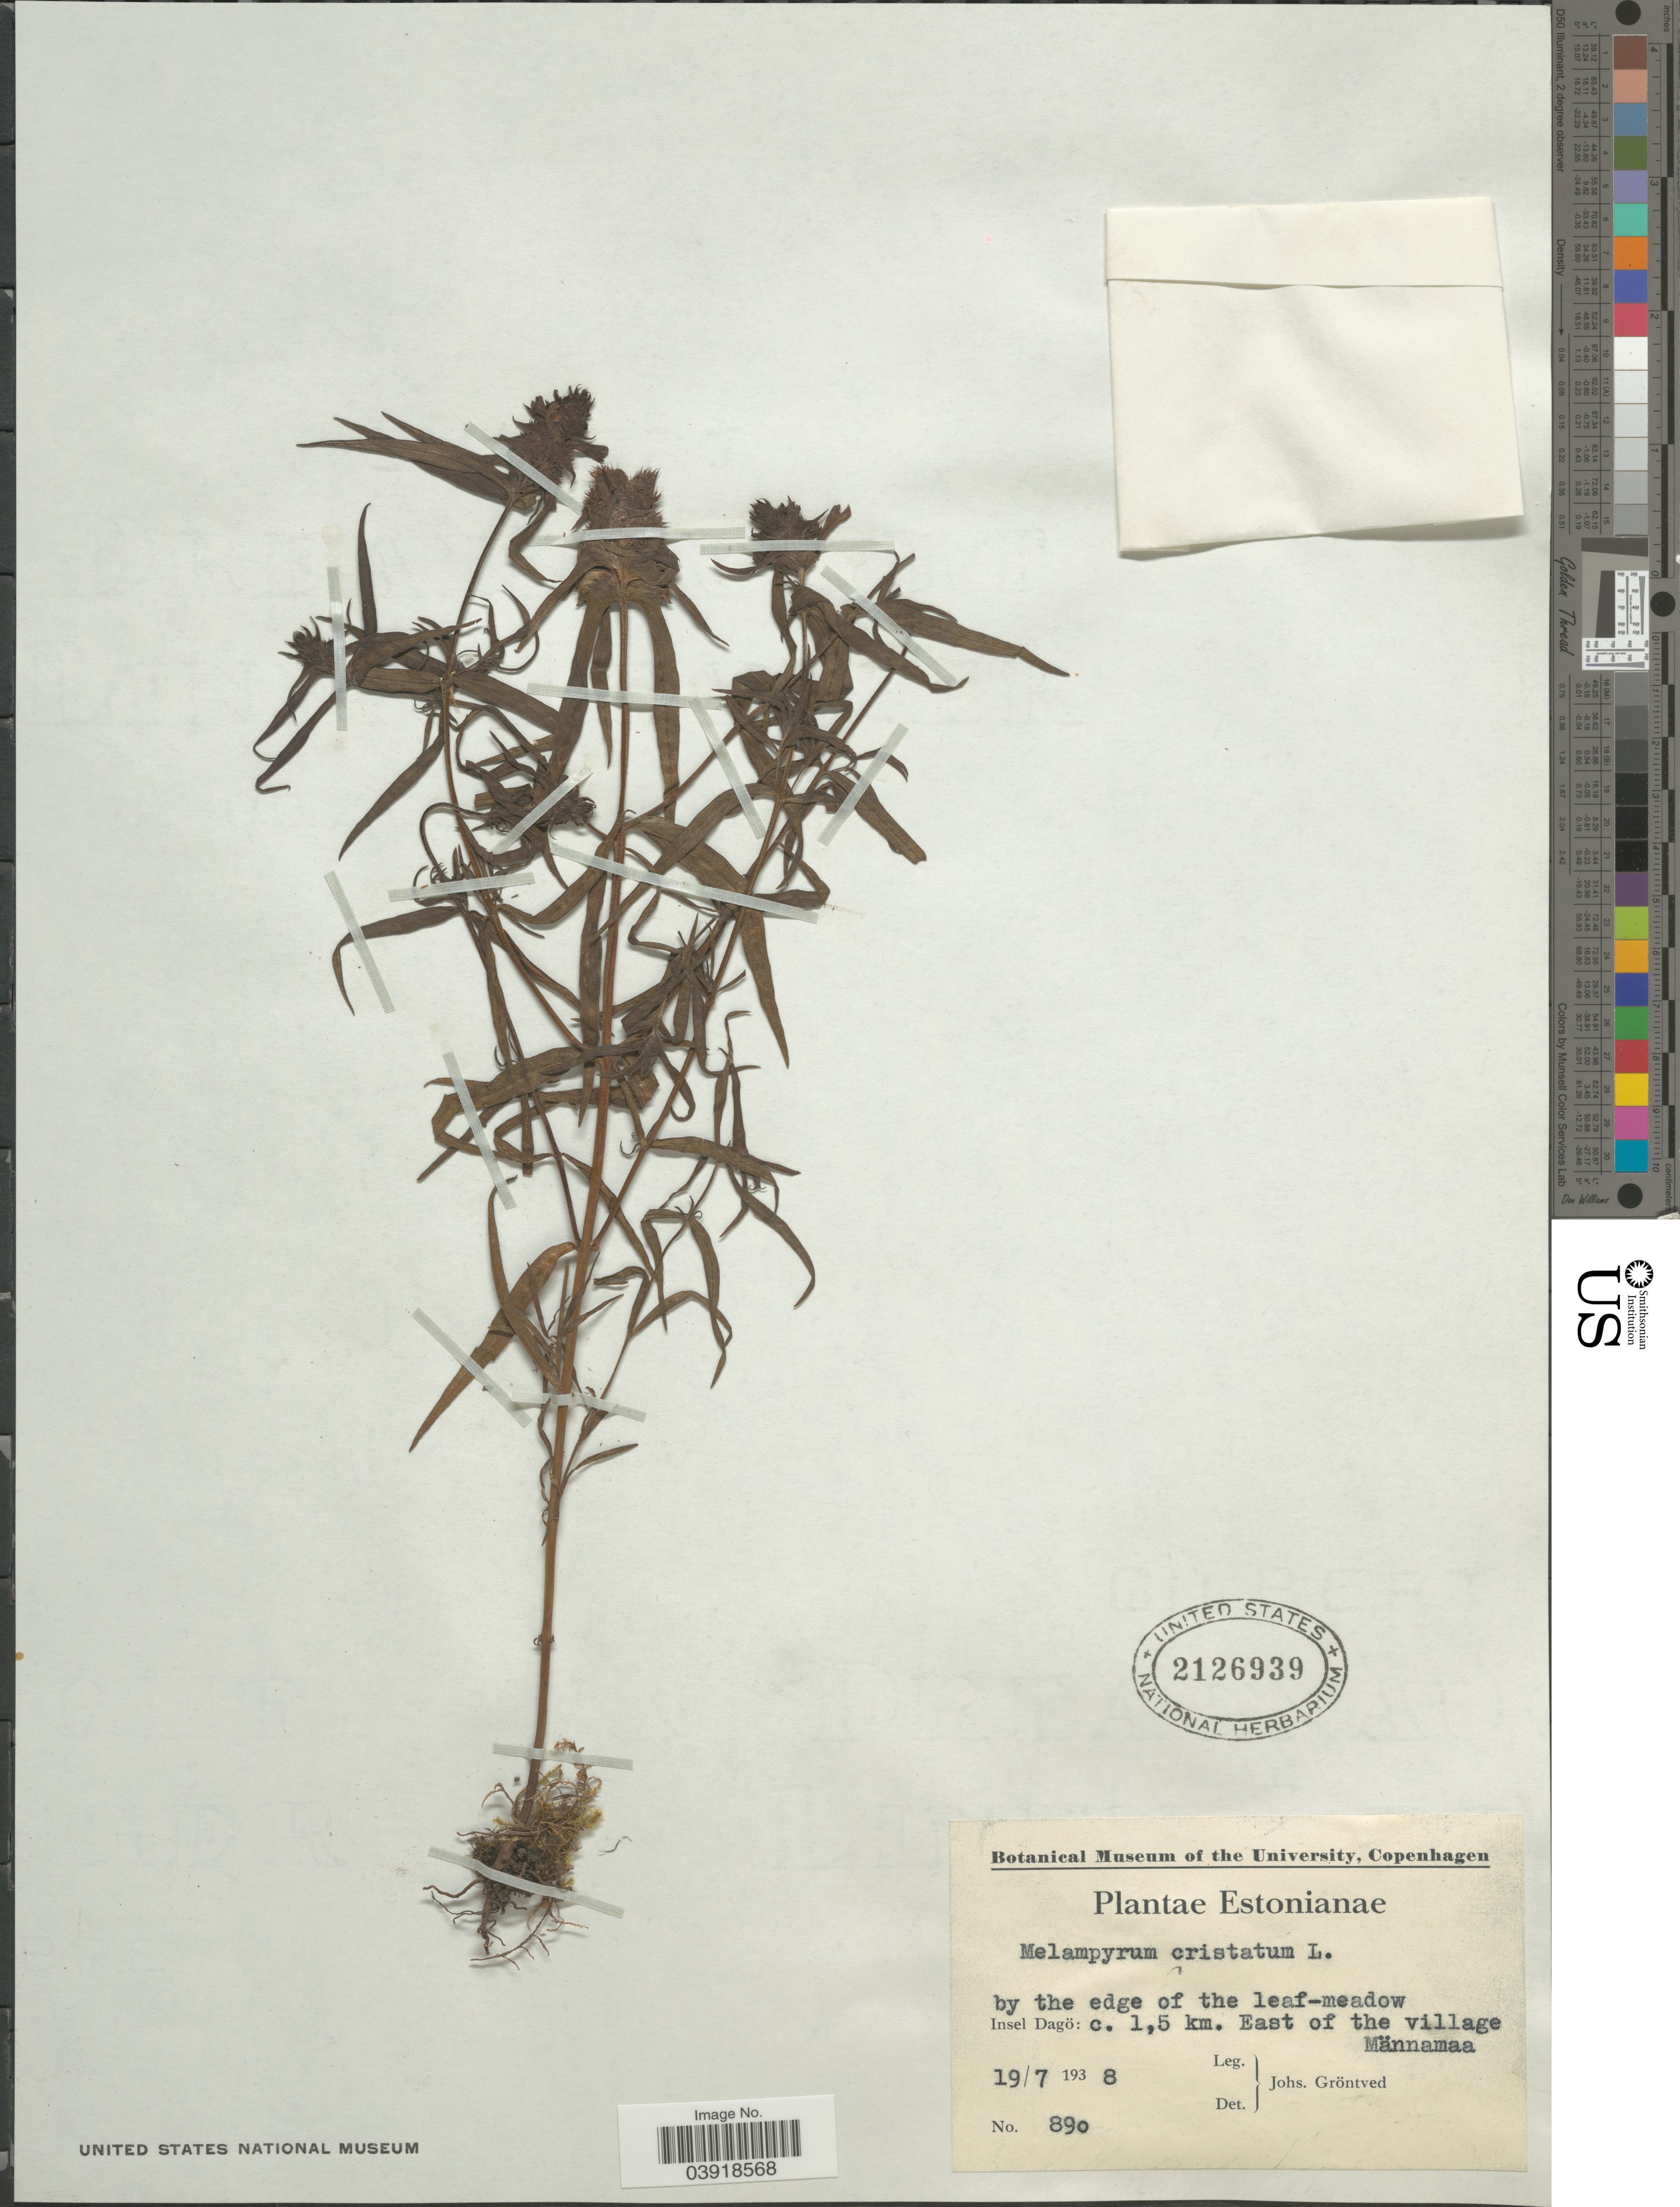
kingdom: Plantae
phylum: Tracheophyta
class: Magnoliopsida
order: Lamiales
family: Orobanchaceae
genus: Melampyrum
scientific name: Melampyrum cristatum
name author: Hablitz ex Steud.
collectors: J. Grontved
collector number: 890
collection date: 1938-07-19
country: Estonia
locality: Insel Dagö: c. 1,5 km. East of the village Männamaa.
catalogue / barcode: US 2126939